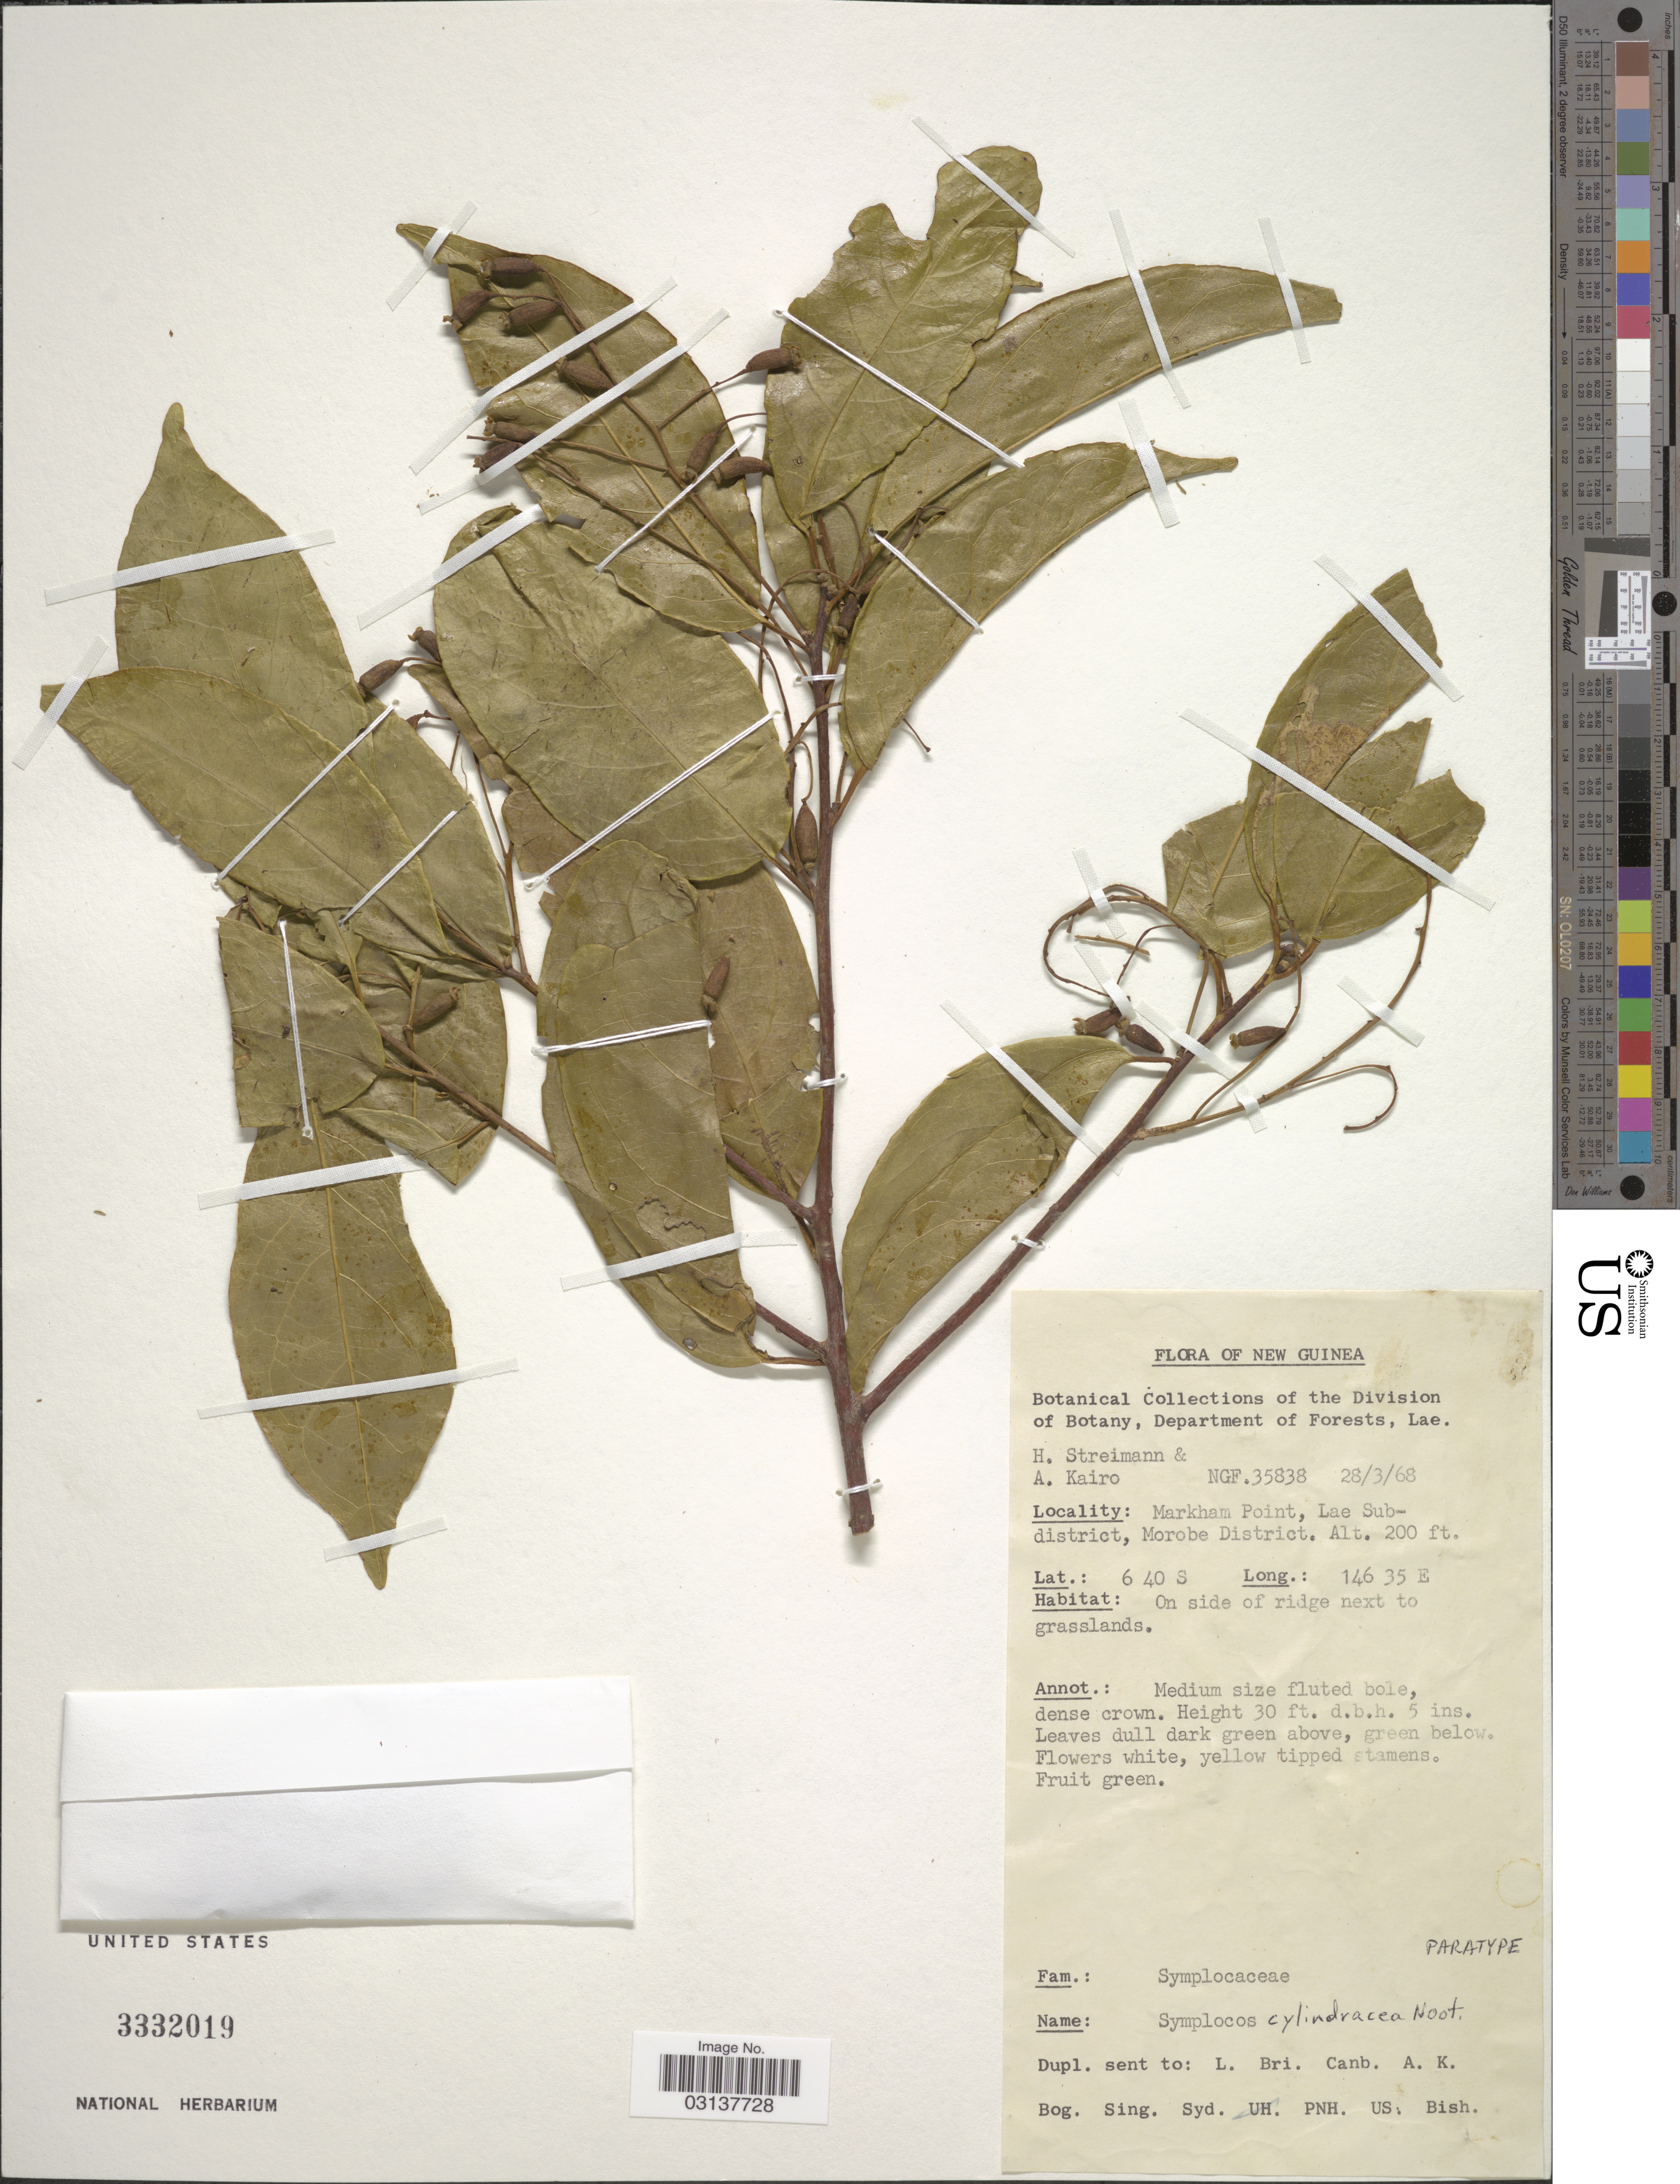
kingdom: Plantae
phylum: Tracheophyta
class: Magnoliopsida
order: Ericales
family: Symplocaceae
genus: Symplocos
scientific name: Symplocos cylindracea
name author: Noot.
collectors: H. Streimann & A. Kairo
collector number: NGF. 35838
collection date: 1968-03-28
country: Papua New Guinea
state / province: Morobe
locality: New Guinea, Markham Point, Lae Subdistrict, Morobe District.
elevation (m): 61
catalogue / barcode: US 3332019